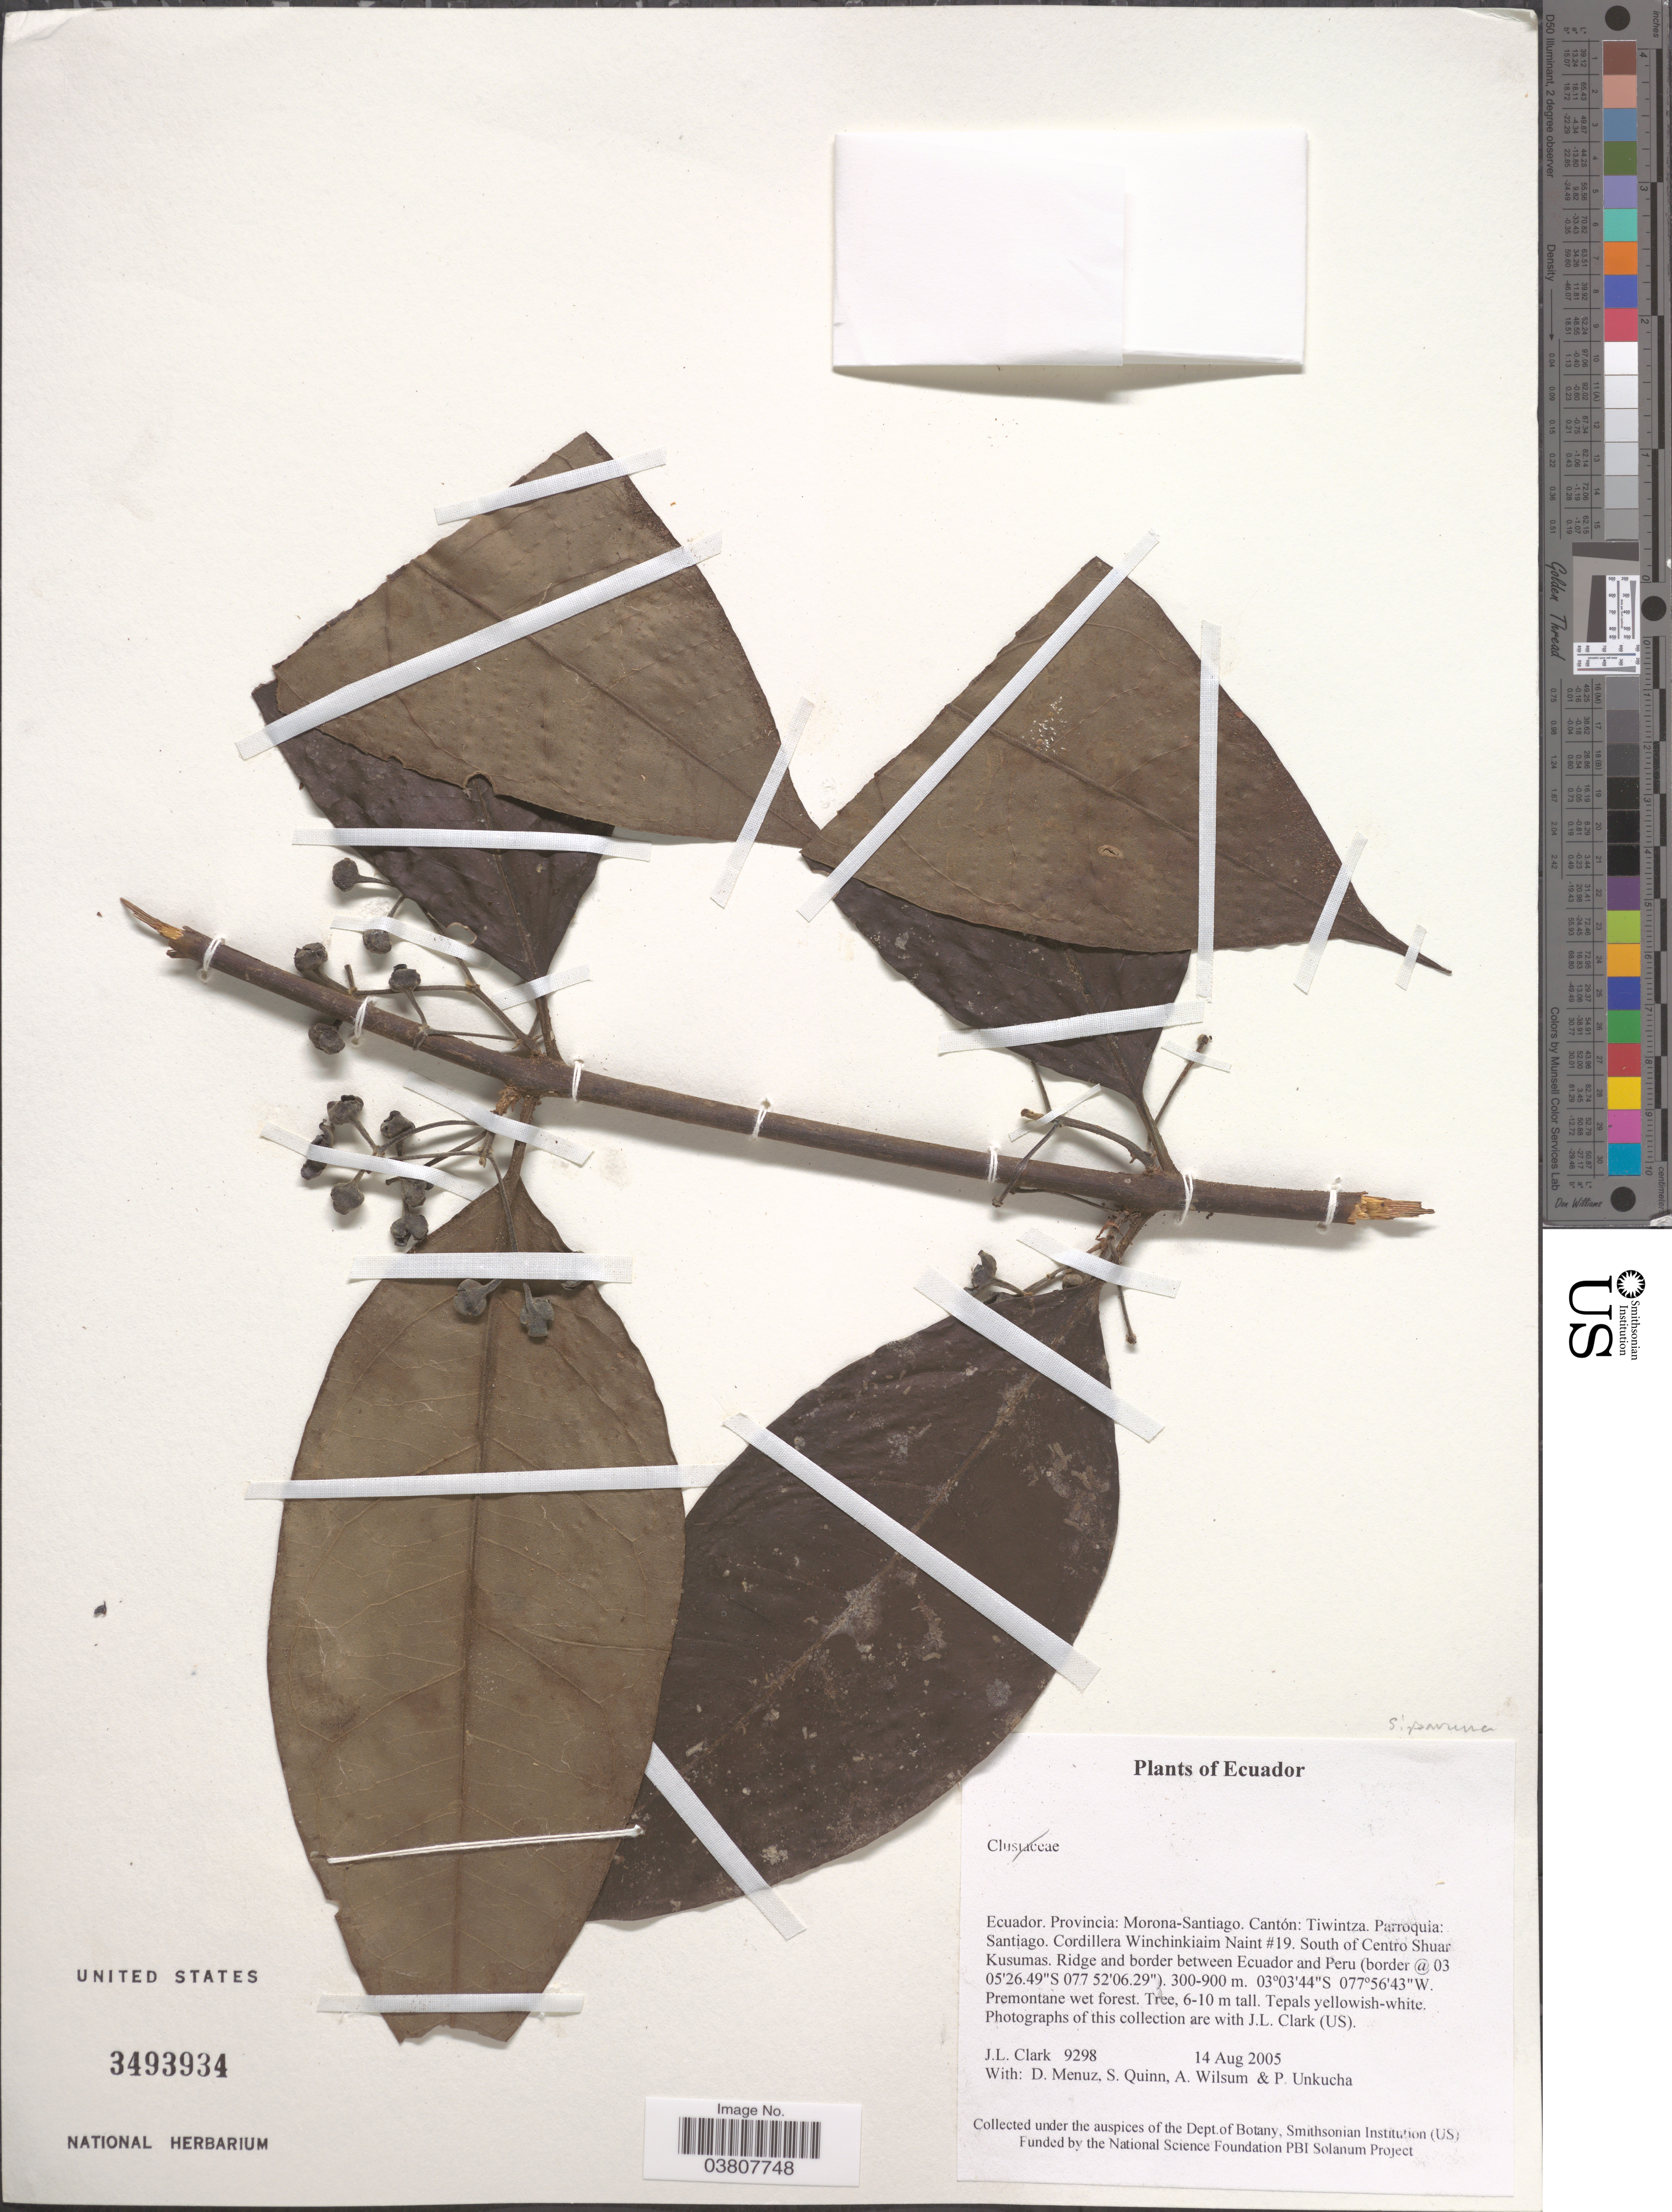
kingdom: Plantae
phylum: Tracheophyta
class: Magnoliopsida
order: Laurales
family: Siparunaceae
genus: Siparuna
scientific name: Siparuna sp.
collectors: J. L. Clark, D. Menuz, S. Quinn, A. Wilsum & P. Unkucha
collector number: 9298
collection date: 2005-08-14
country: Ecuador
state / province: Morona-Santiago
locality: Cantón: Tiwintza. Parroquia: Santiago. Cordillera Winchinkiaim Naint #19. South of Centro Shuar Kusumas. Ridge and border between Ecuador and Peru (border @03).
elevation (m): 300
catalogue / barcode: US 3493934